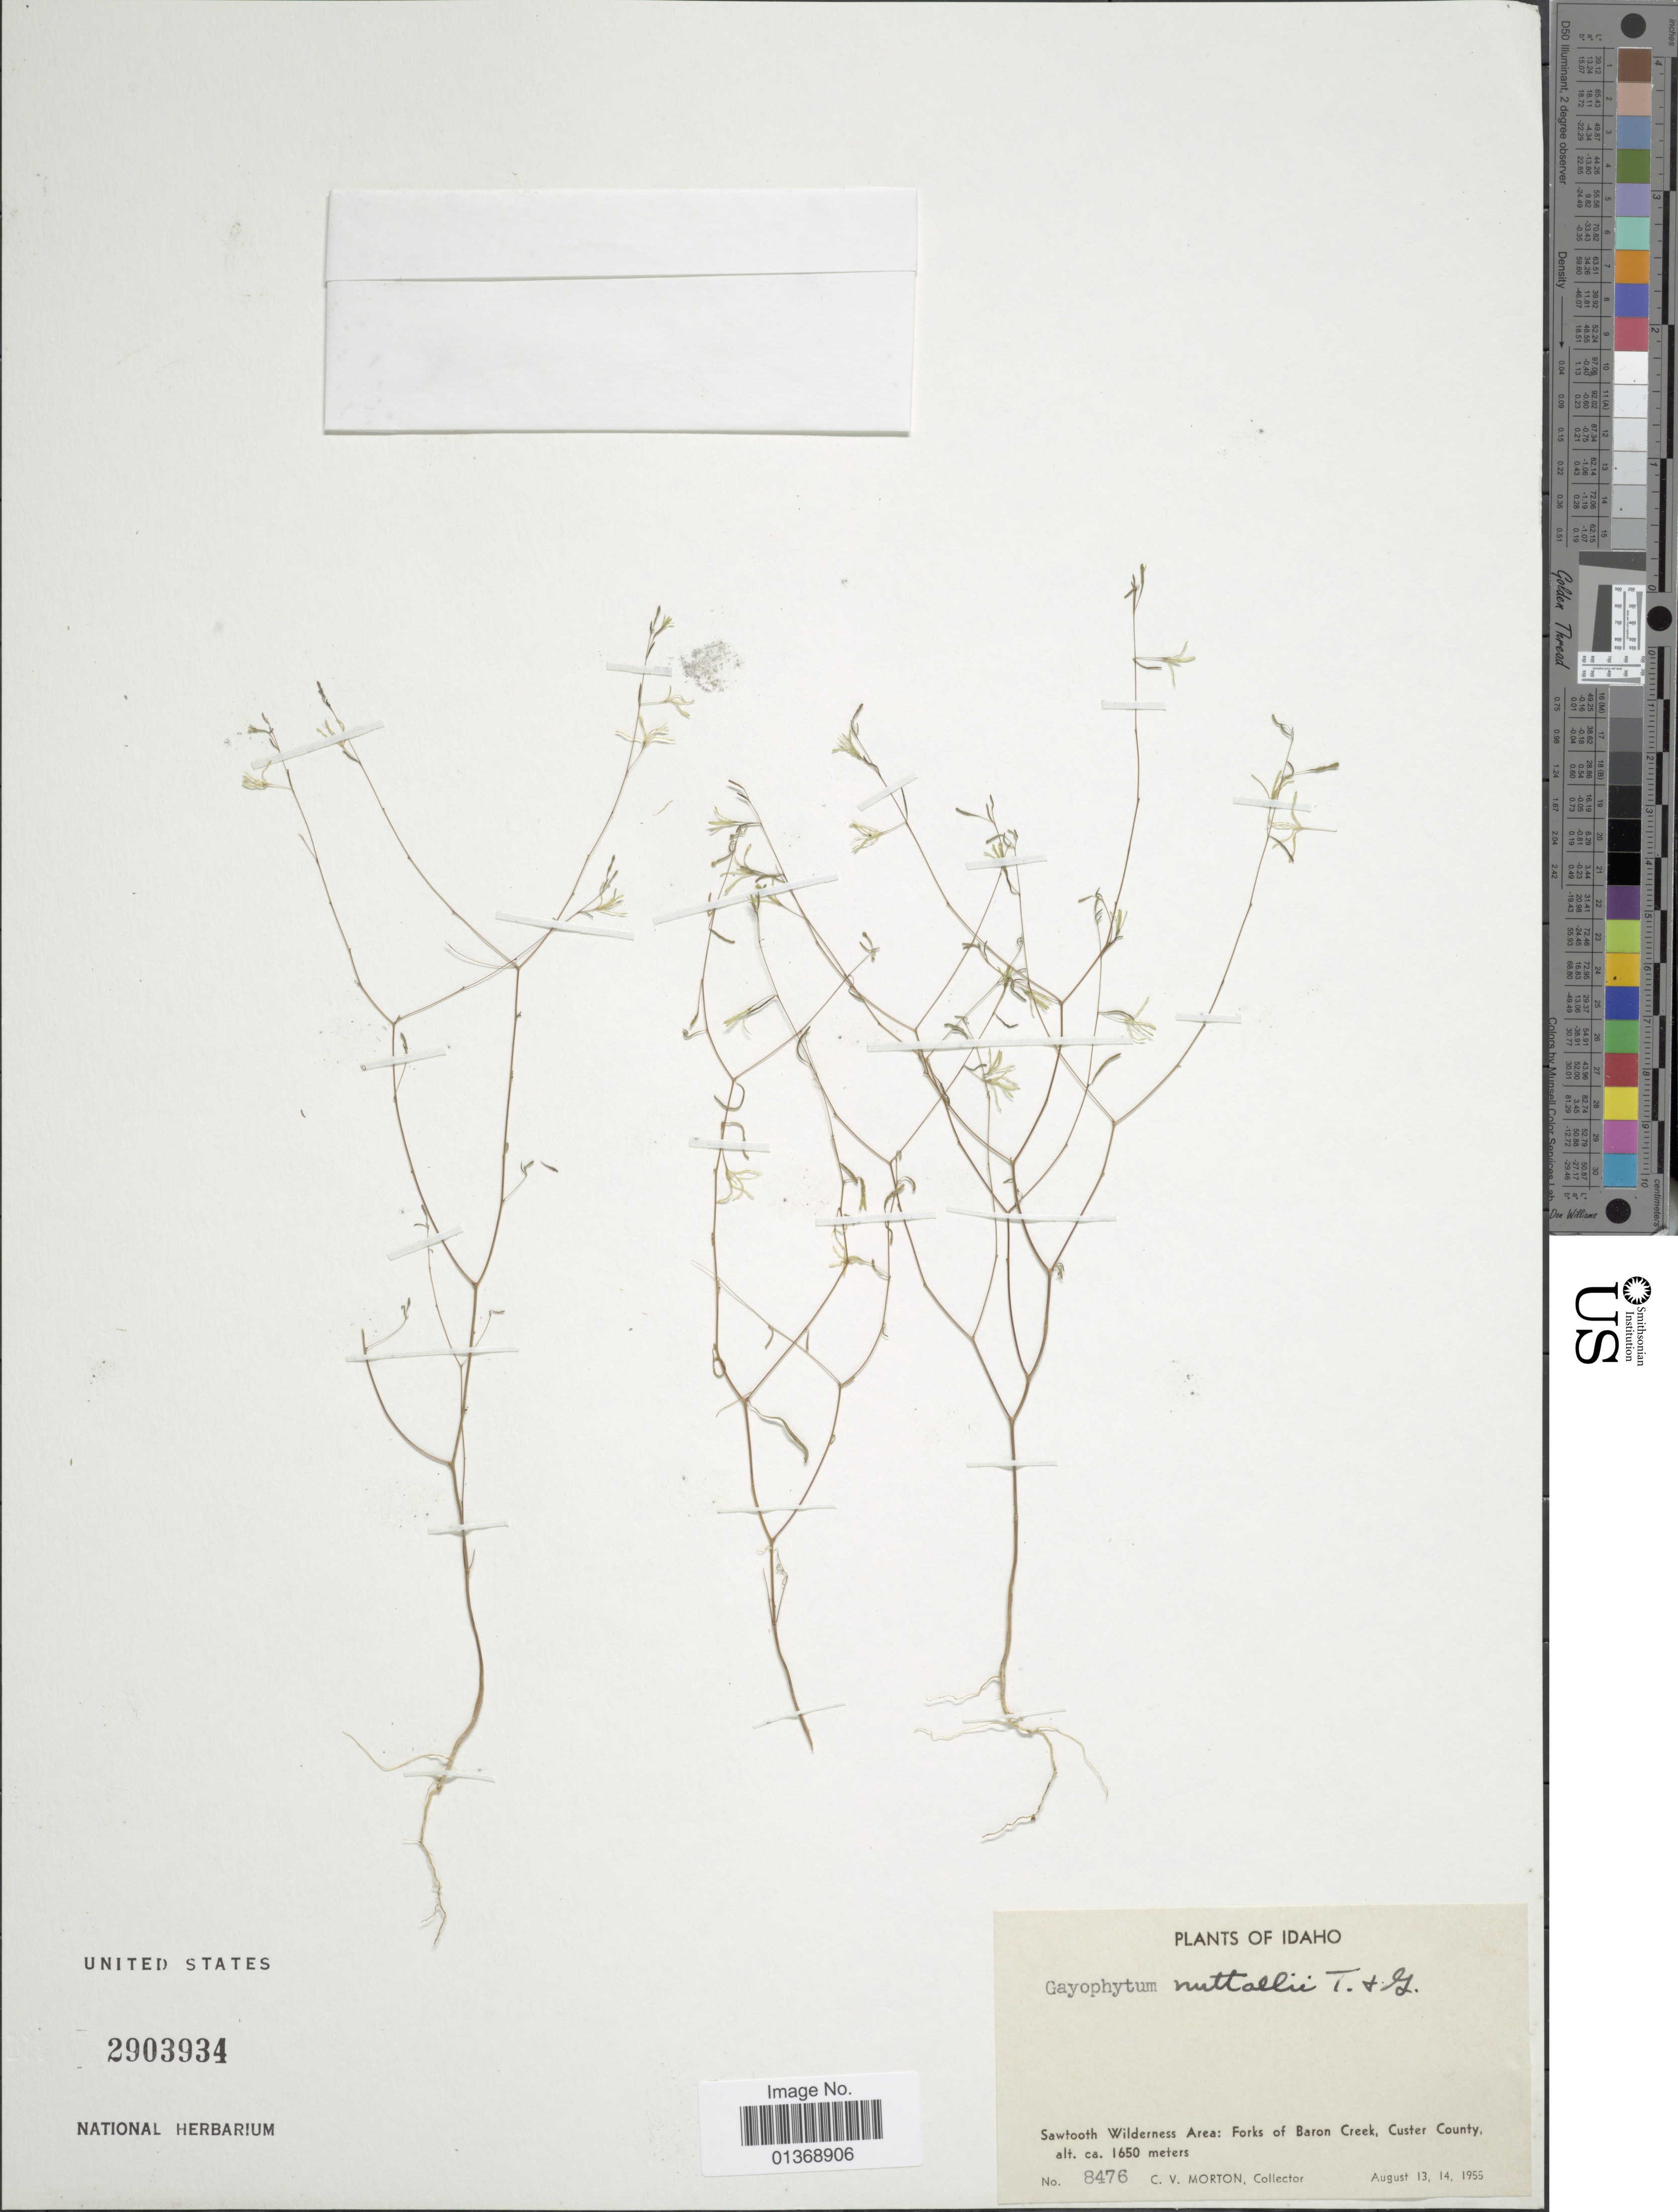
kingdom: Plantae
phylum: Tracheophyta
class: Magnoliopsida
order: Myrtales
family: Onagraceae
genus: Gayophytum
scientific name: Gayophytum diffusum subsp. parviflorum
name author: F. H. Lewis & Szweyk.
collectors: C. V. Morton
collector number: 8476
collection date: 1955-08-13/1955-08-14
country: United States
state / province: Idaho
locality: Sawtooth Wilderness Area: Forks of Baron Creek, Custer County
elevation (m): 1650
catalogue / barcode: US 2903934